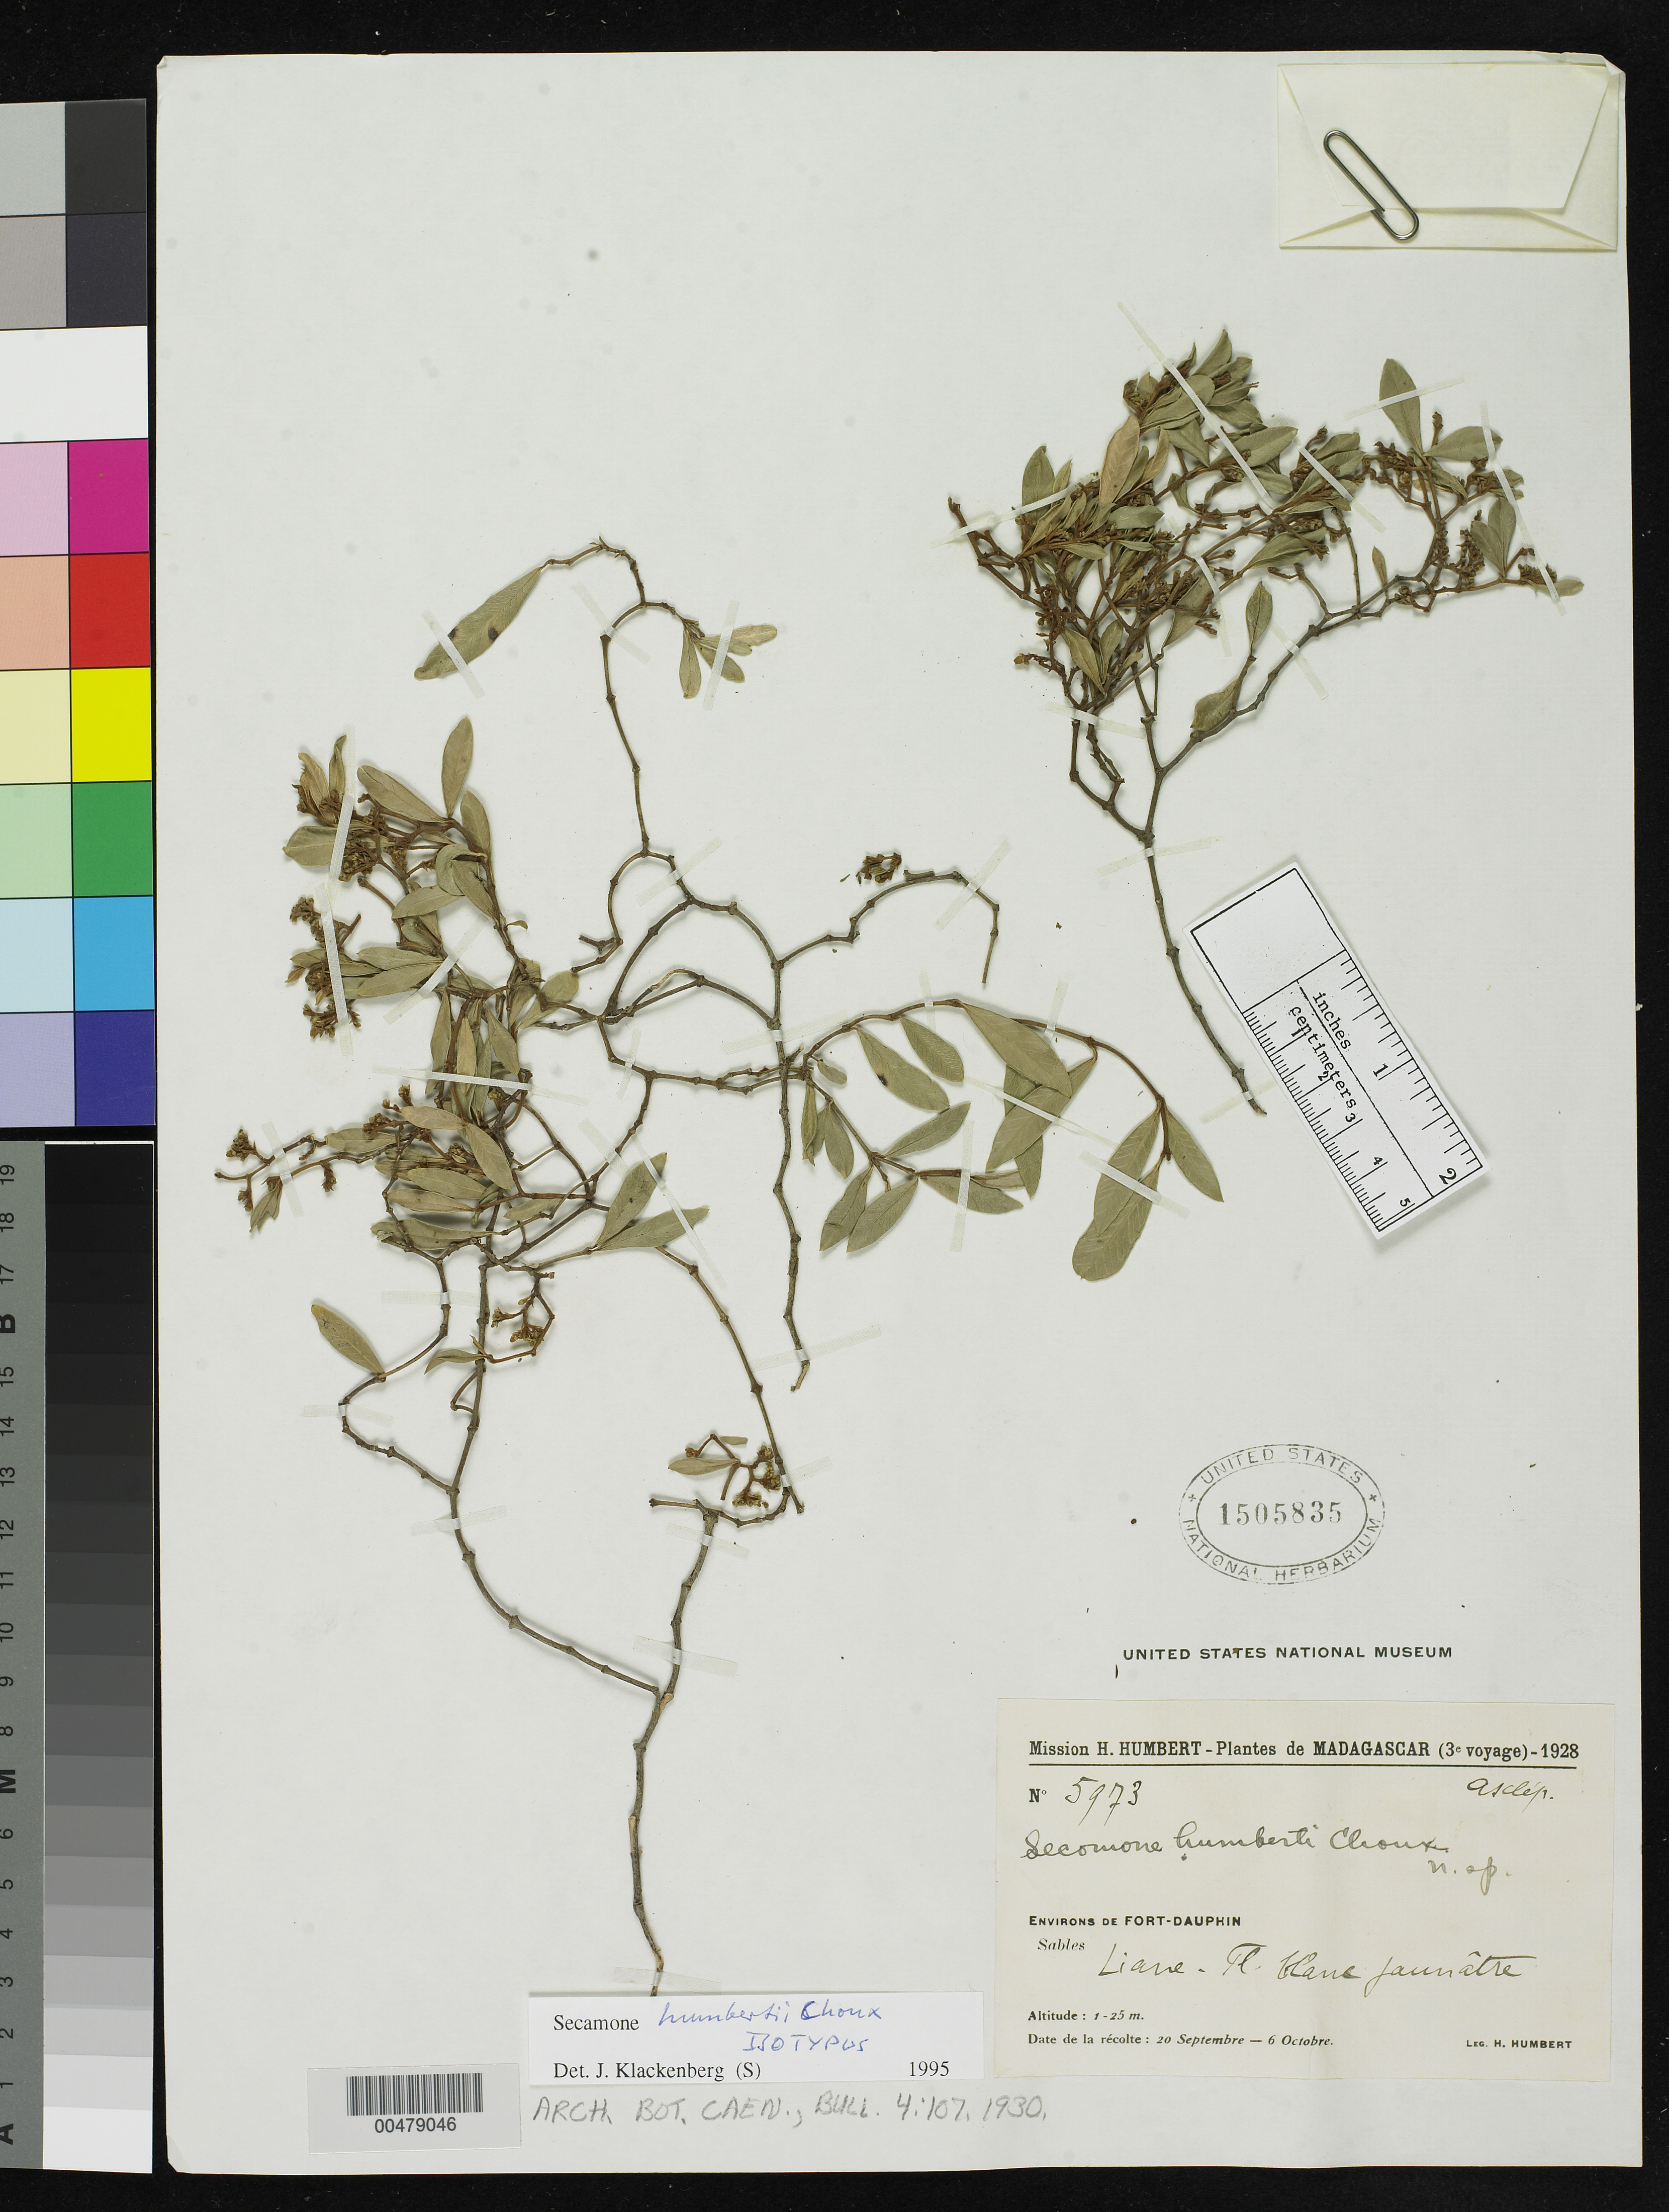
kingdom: Plantae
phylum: Tracheophyta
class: Magnoliopsida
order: Gentianales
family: Apocynaceae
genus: Secamone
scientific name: Secamone humberti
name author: Choux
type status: Isotype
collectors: H. Humbert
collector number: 5973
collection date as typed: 20 Sep 1928 to 06 Oct 1928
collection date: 1928-09-20/1928-10-06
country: Madagascar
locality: Environs de Fort-Dauphin, Sables, Liave, Fl. Blanc Jaunatre.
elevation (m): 1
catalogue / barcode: US 1505835